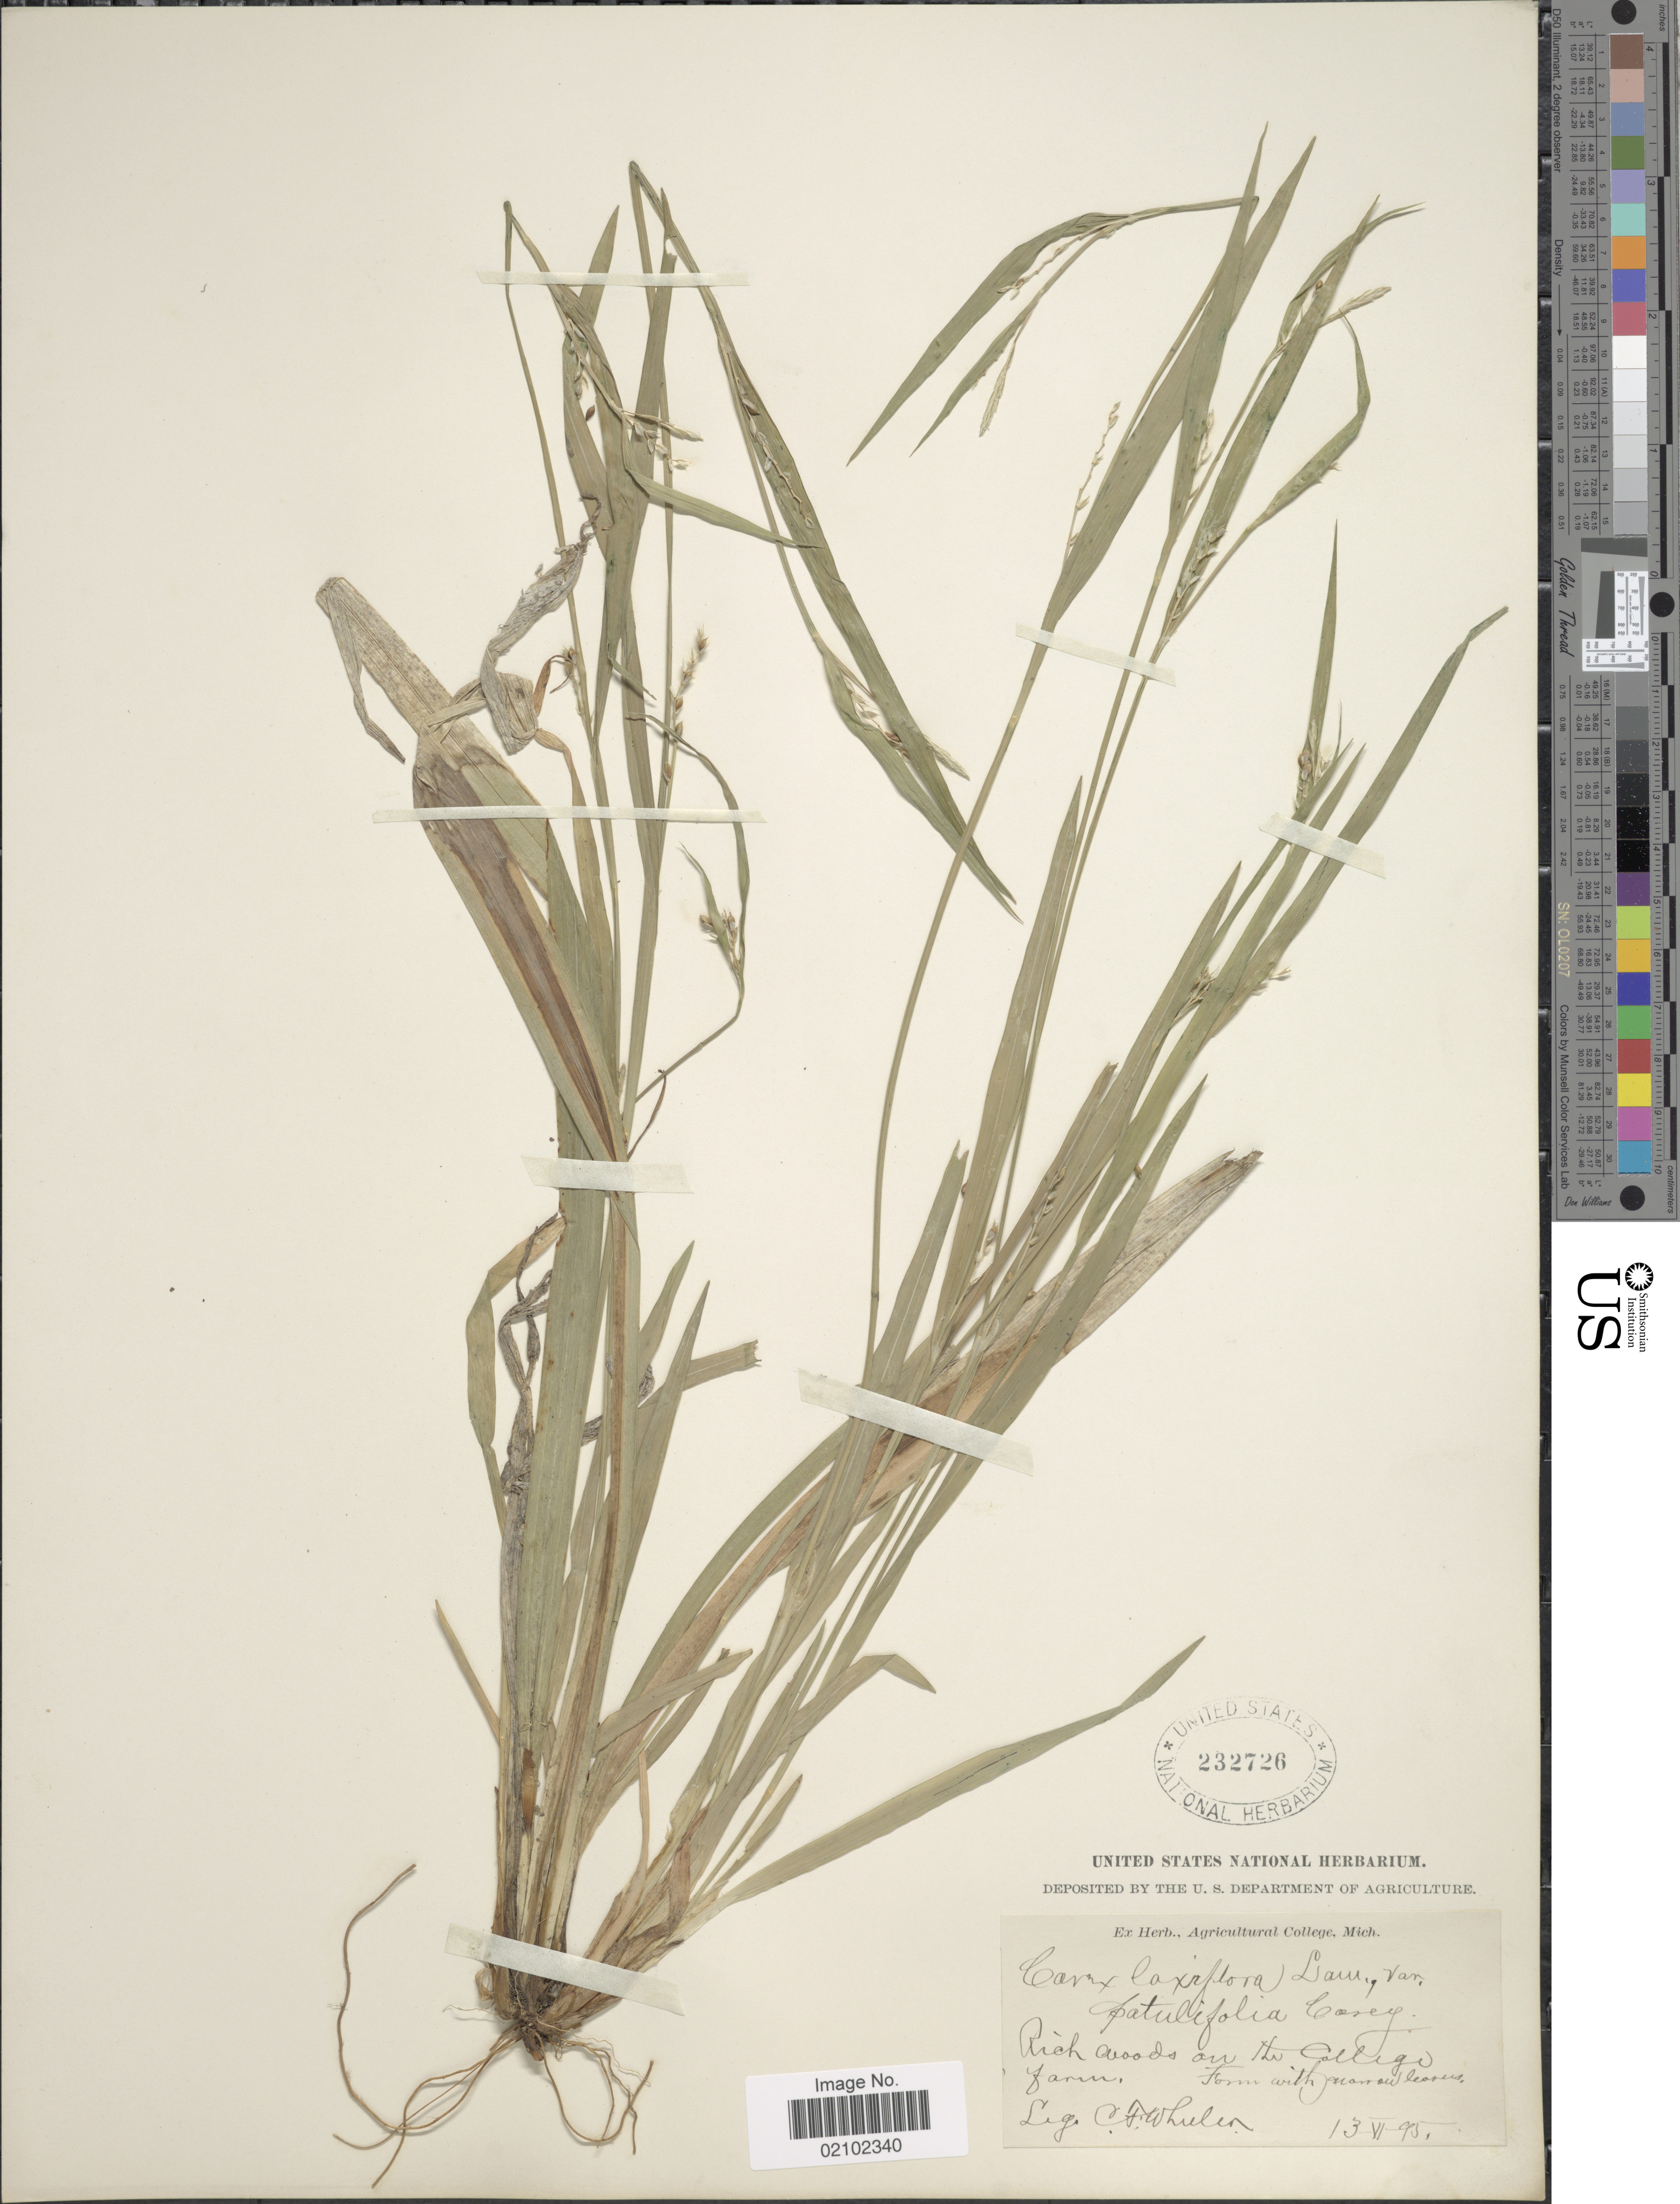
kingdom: Plantae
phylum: Tracheophyta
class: Liliopsida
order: Poales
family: Cyperaceae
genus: Carex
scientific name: Carex laxiflora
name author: Lam.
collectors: C. Wheeler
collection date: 1895-06-13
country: United States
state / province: Michigan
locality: Rich woods on the College farm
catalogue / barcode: US 232726